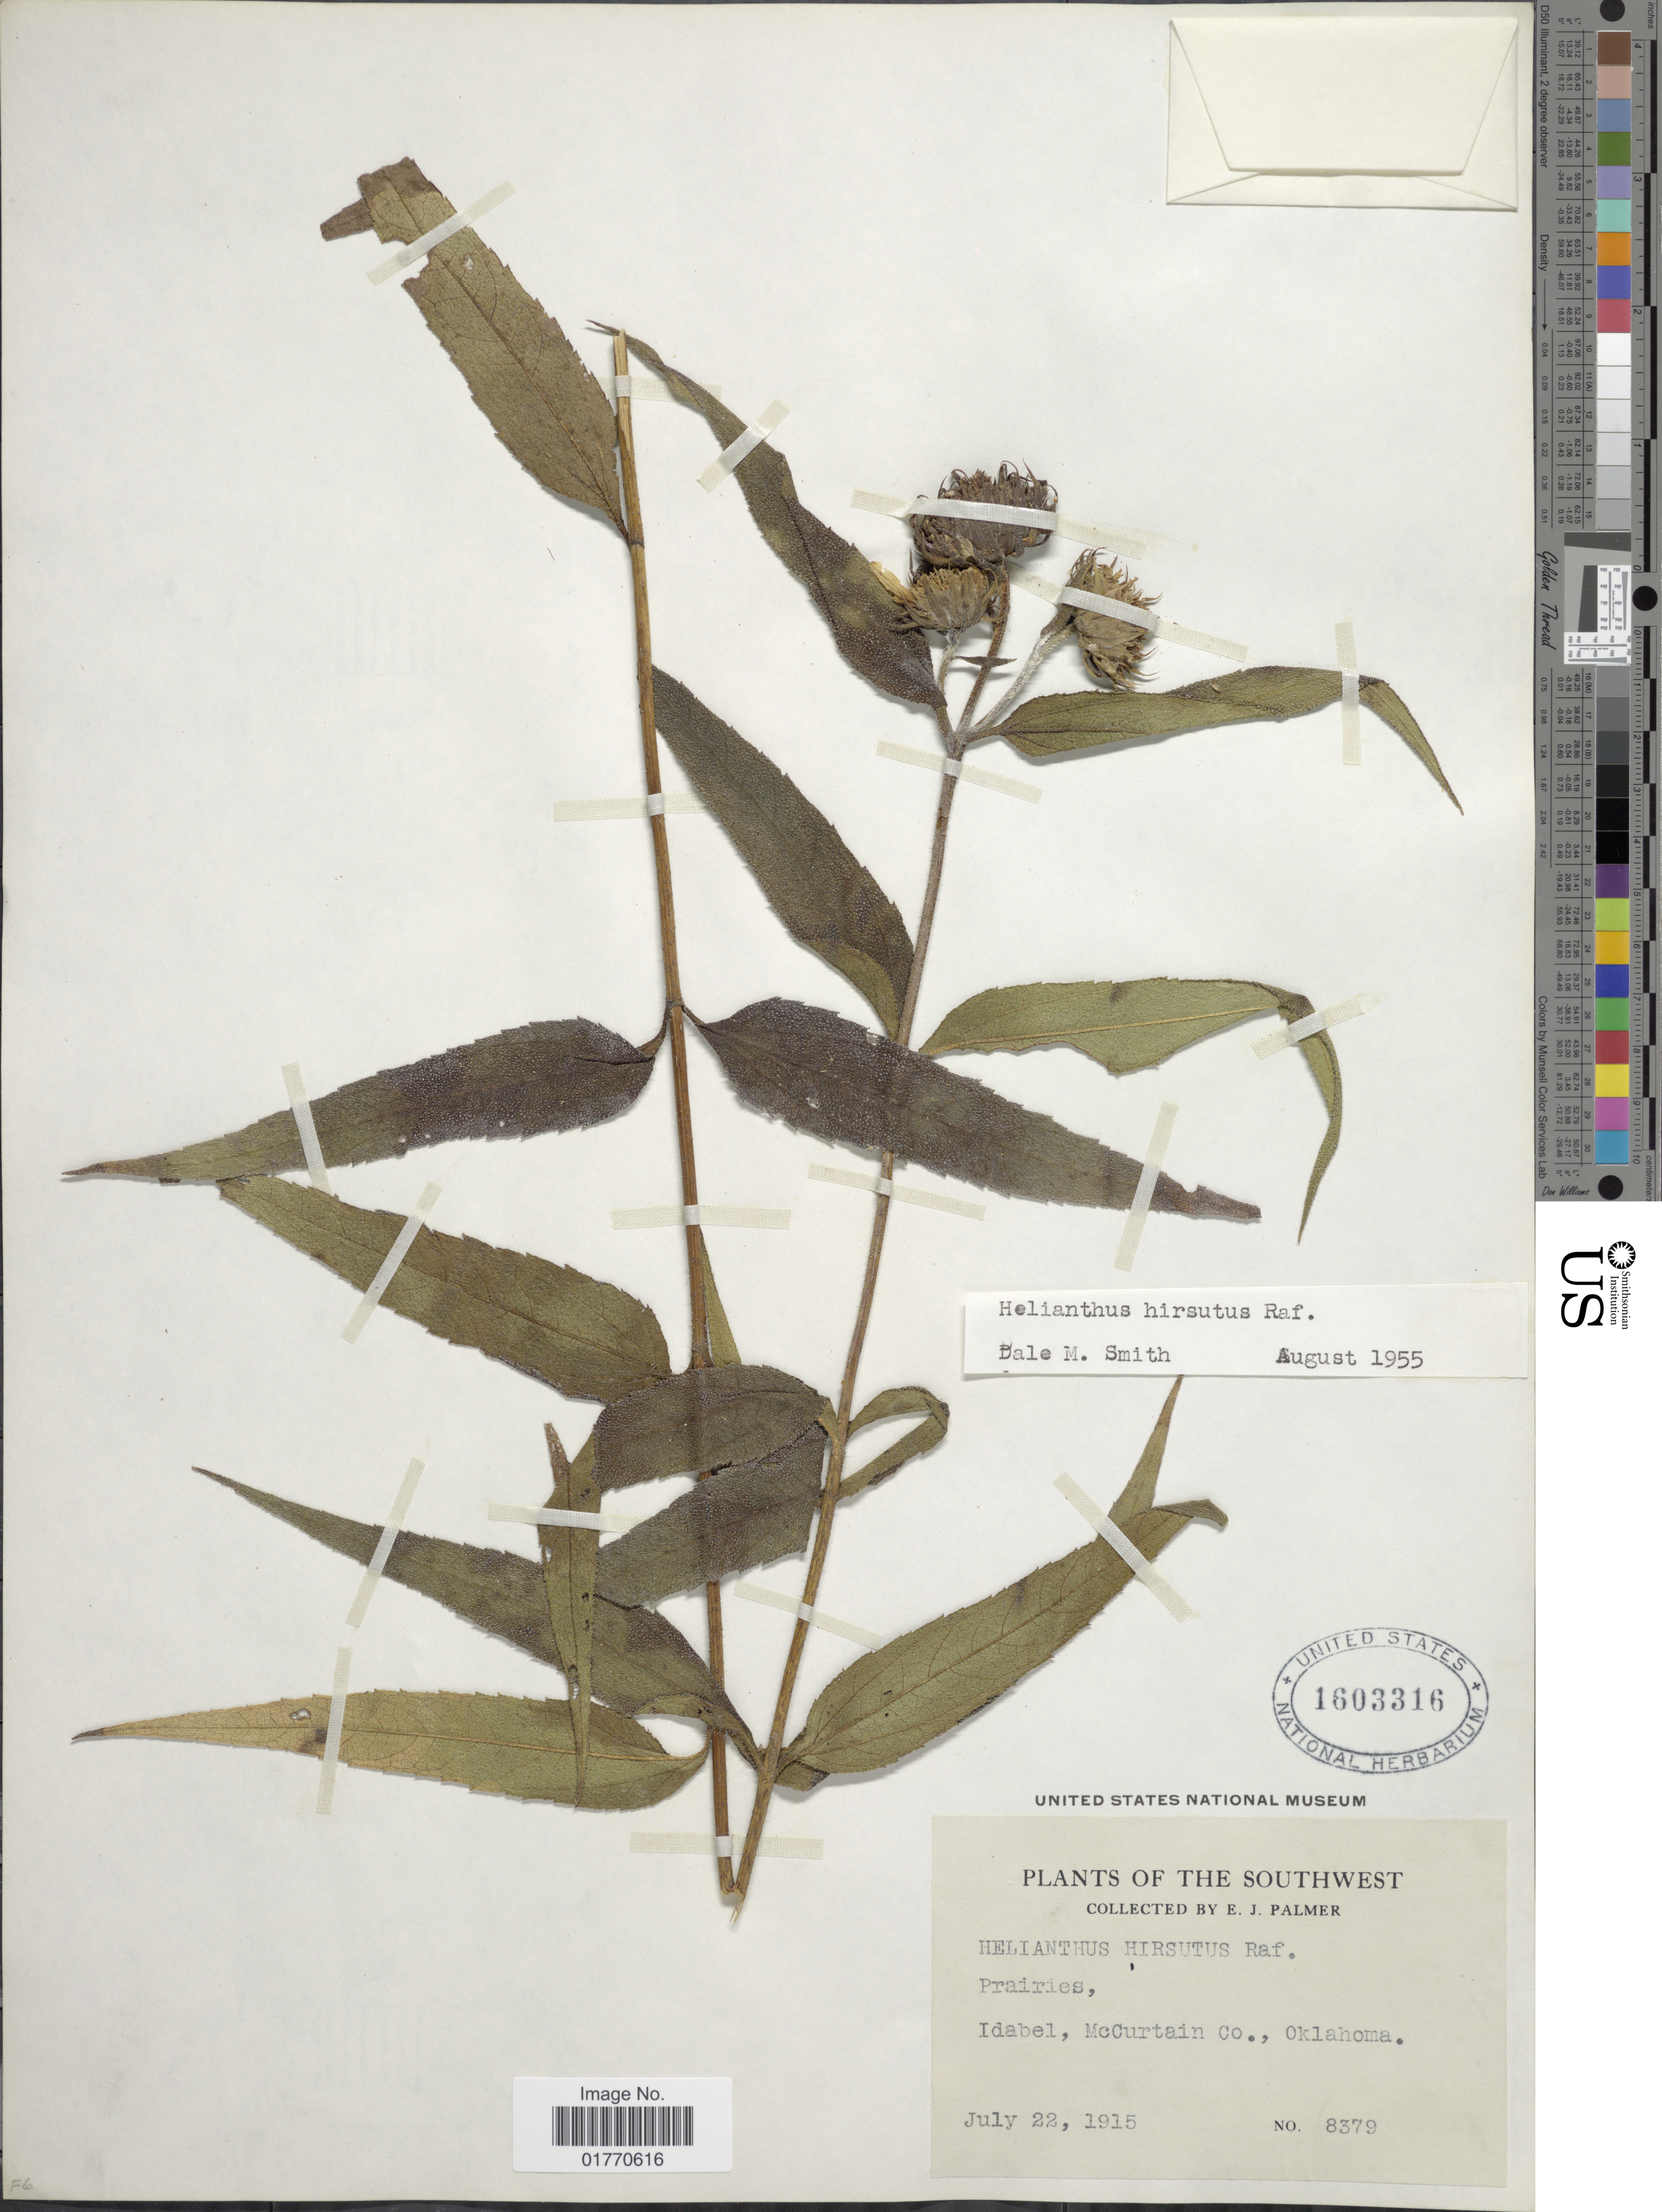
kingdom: Plantae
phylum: Tracheophyta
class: Magnoliopsida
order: Asterales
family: Asteraceae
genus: Helianthus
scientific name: Helianthus hirsutus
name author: Raf.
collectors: E. J. Palmer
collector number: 8379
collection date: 1915-07-22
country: United States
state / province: Oklahoma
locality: The Southwest, Prairies, Idabel, McCurtain Co.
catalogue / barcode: US 1603316